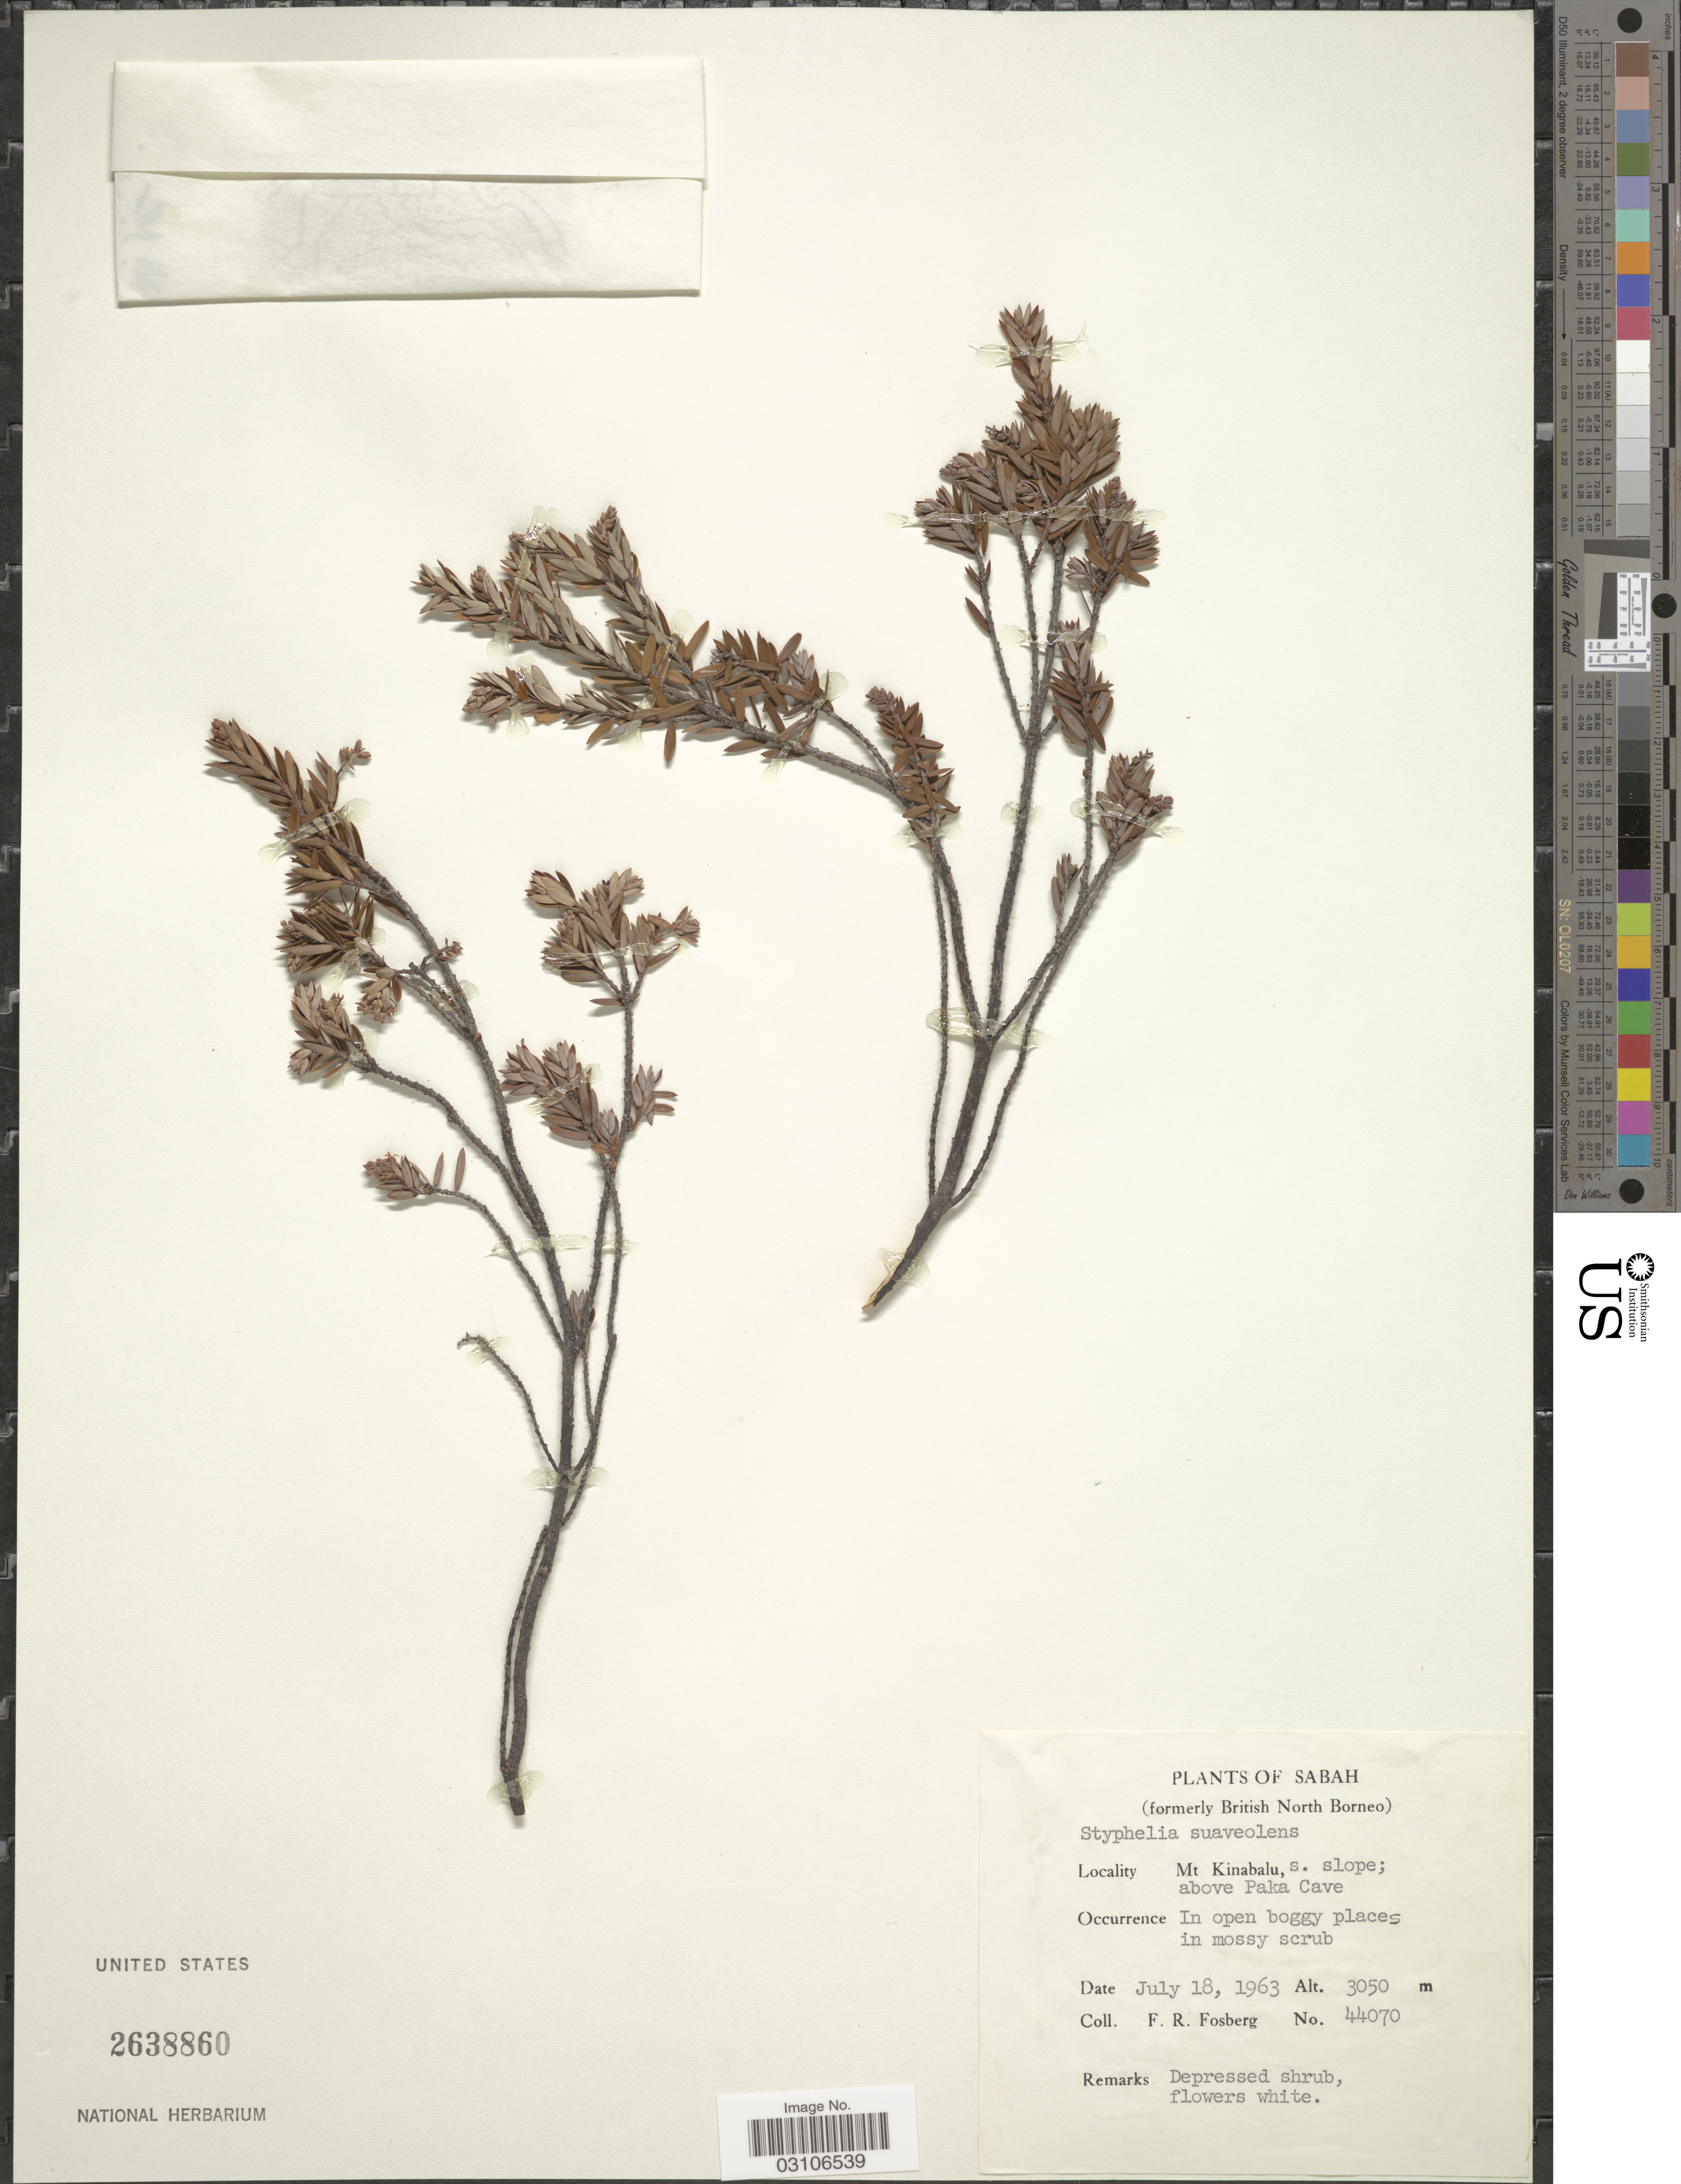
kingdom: Plantae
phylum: Tracheophyta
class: Magnoliopsida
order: Ericales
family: Ericaceae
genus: Styphelia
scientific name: Styphelia suaveolens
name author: (Hook. f.) Warb. ex P. Sarasin & Sarasin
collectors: F. R. Fosberg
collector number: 44070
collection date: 1963-07-18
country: Malaysia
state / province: Sabah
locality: Mt Kinabalu, s. slope; above Paka Cave.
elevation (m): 3050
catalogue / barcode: US 2638860